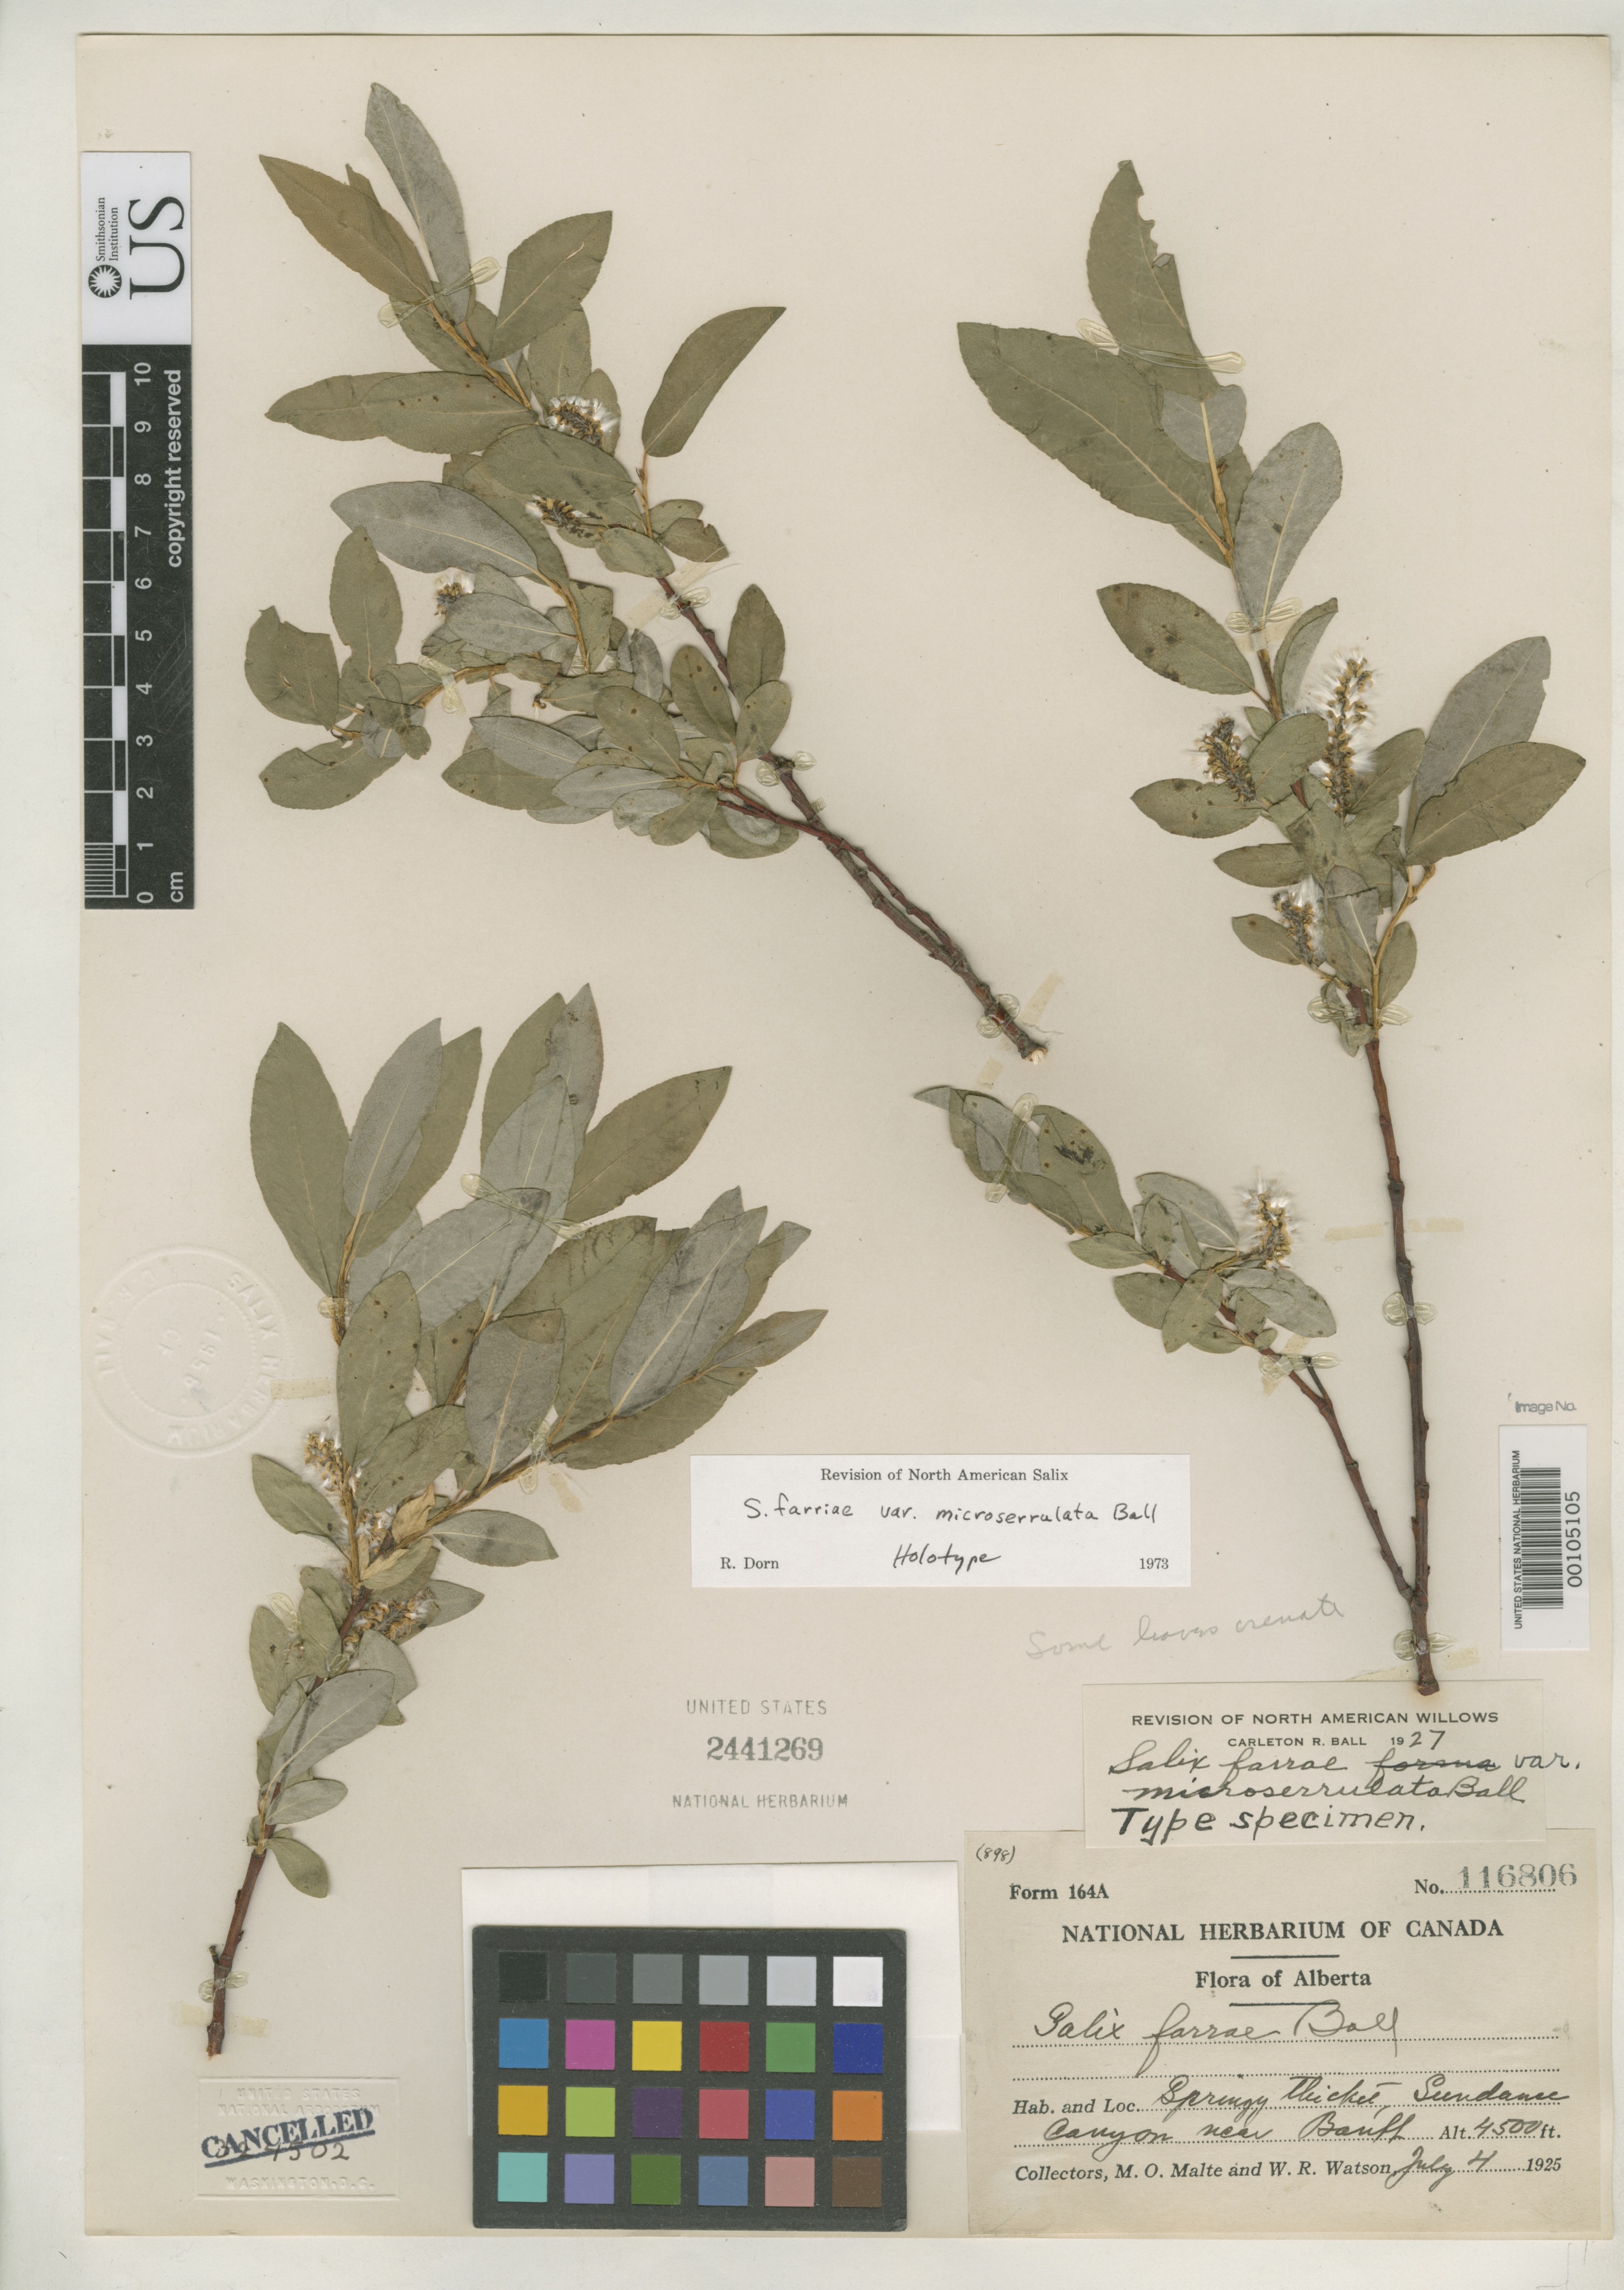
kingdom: Plantae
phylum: Tracheophyta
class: Magnoliopsida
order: Malpighiales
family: Salicaceae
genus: Salix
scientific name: Salix farrae var. microserrulata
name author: C.R. Ball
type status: Holotype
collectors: M. Malte & W. R. Watson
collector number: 116806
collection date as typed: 04 Jul 1925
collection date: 1925-07-04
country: Canada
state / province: Alberta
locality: Sundance Canyon near Banff.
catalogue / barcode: US 2441269